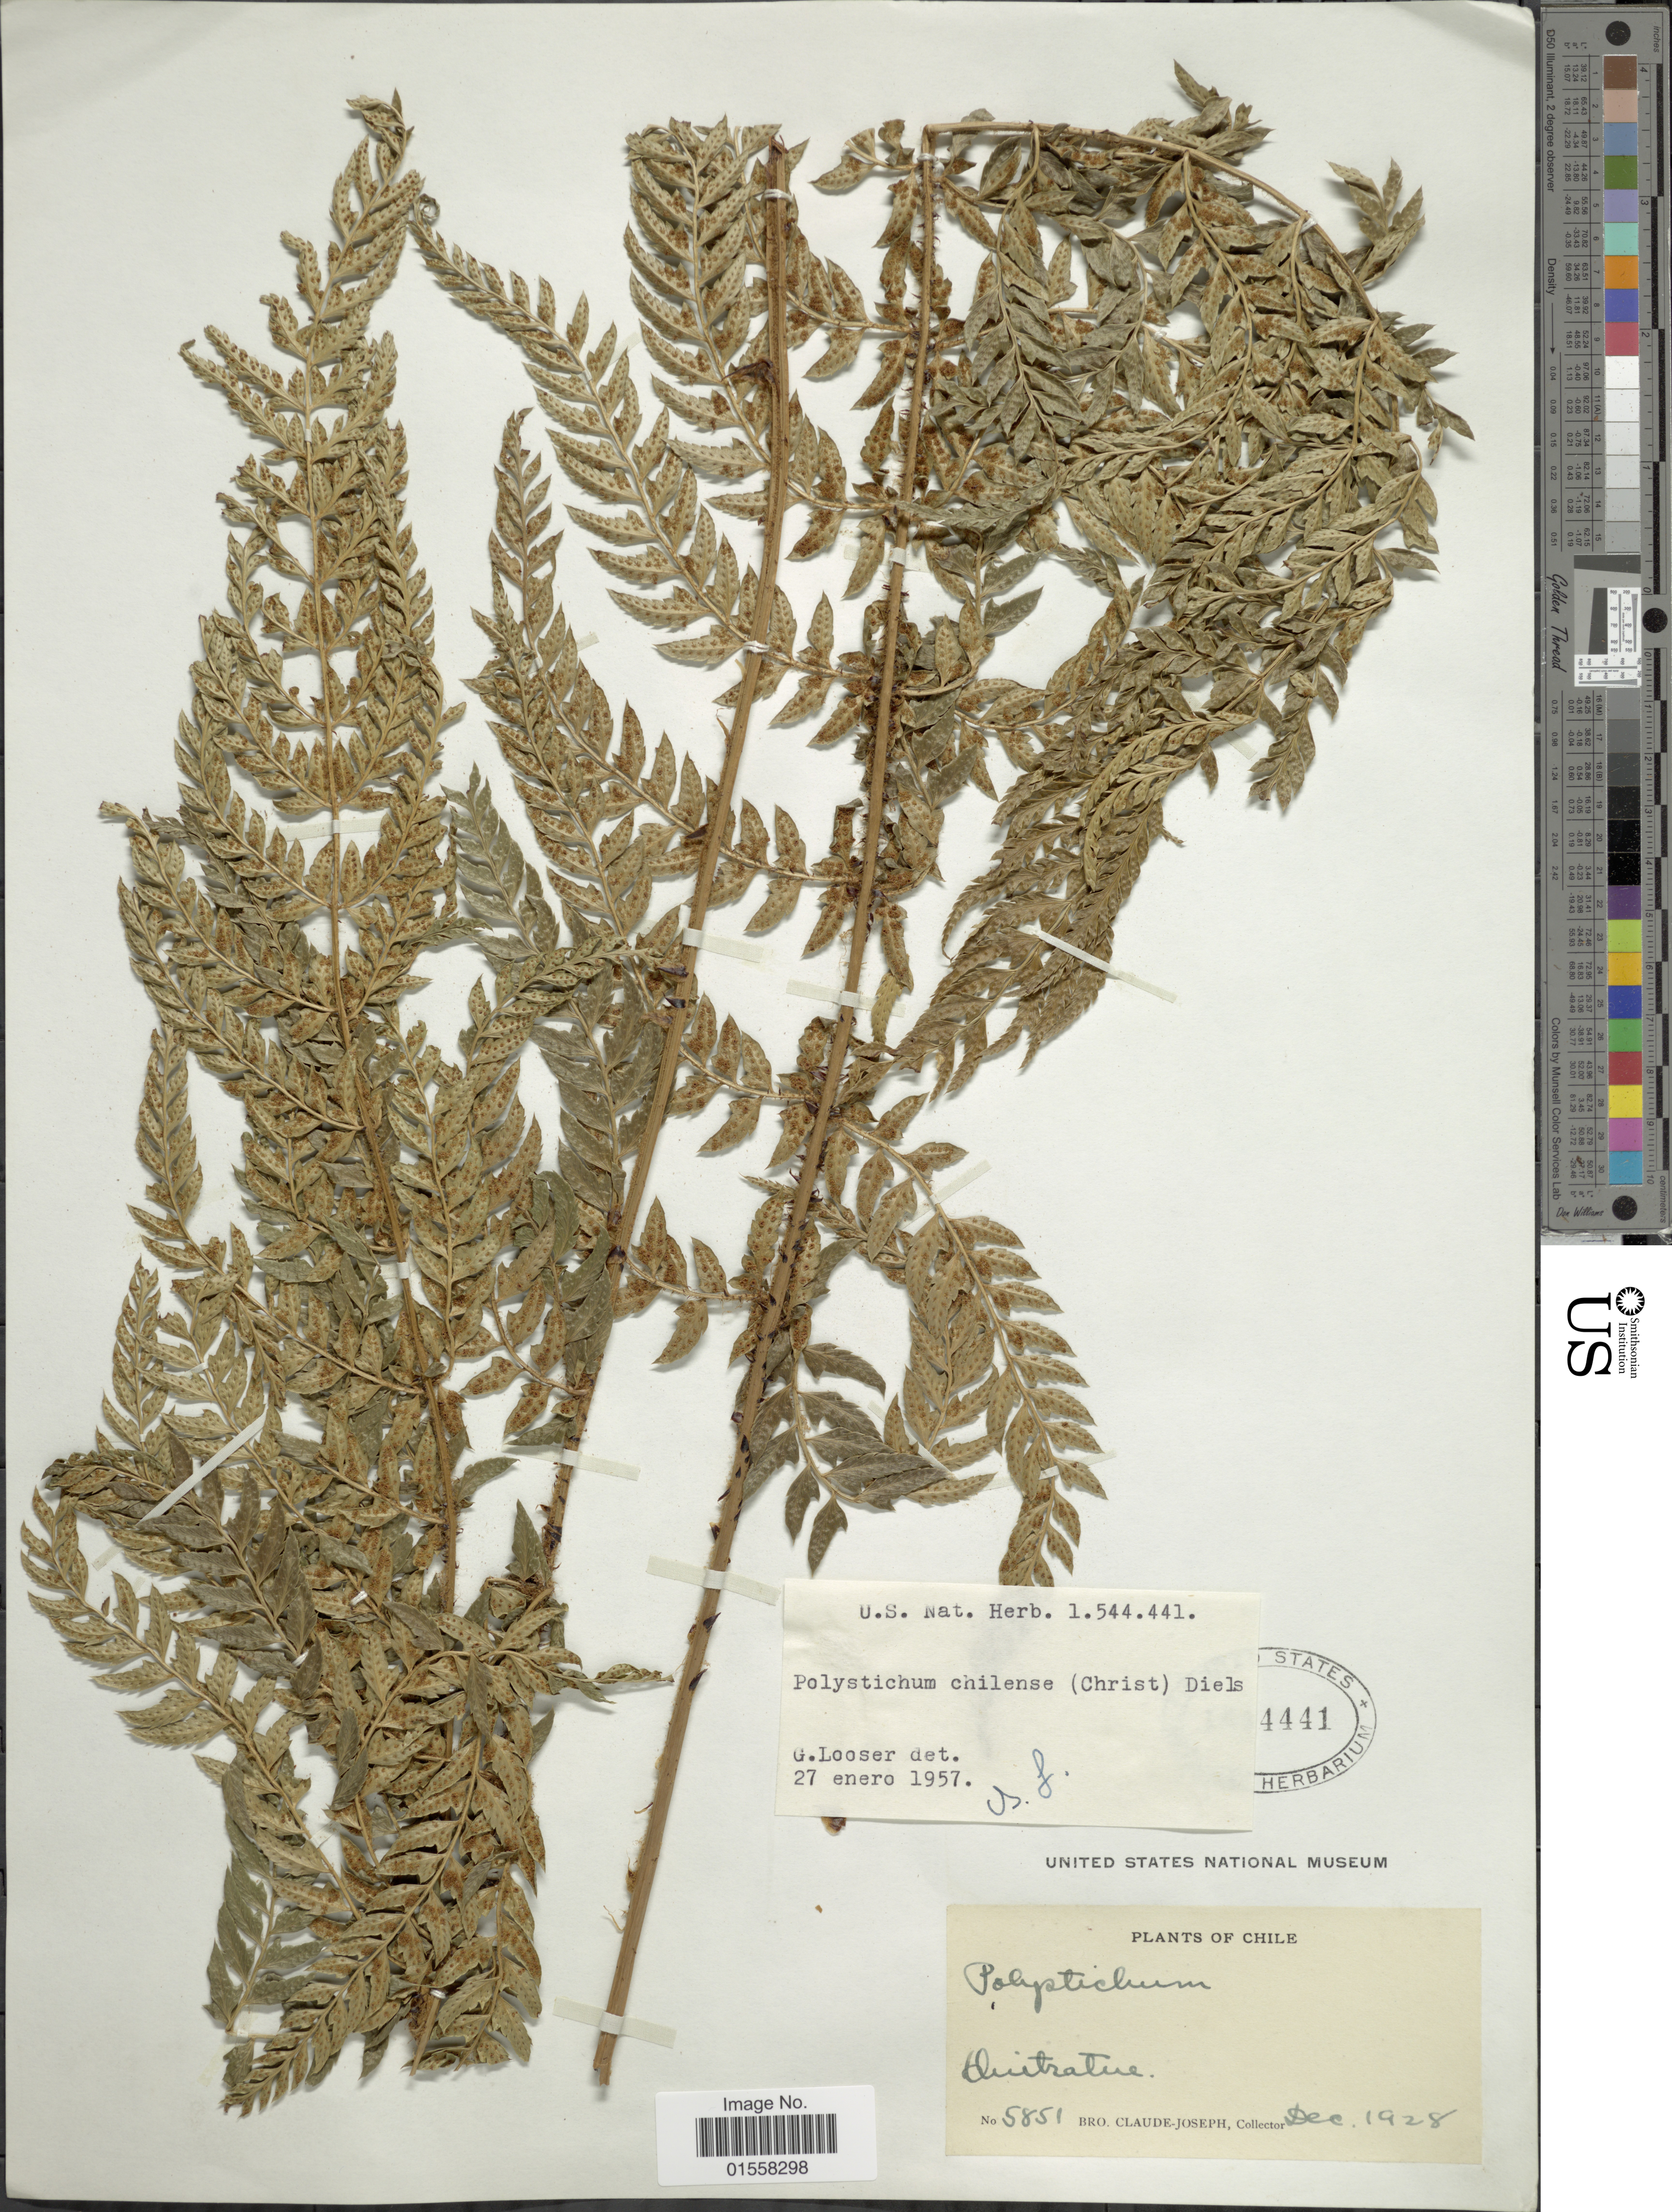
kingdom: Plantae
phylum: Tracheophyta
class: Polypodiopsida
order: Polypodiales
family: Dryopteridaceae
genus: Polystichum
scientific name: Polystichum chilense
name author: (Christ) Diels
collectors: Bro. Claude-Joseph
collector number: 5851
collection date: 1928-12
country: Chile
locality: Chile, Quitratue.